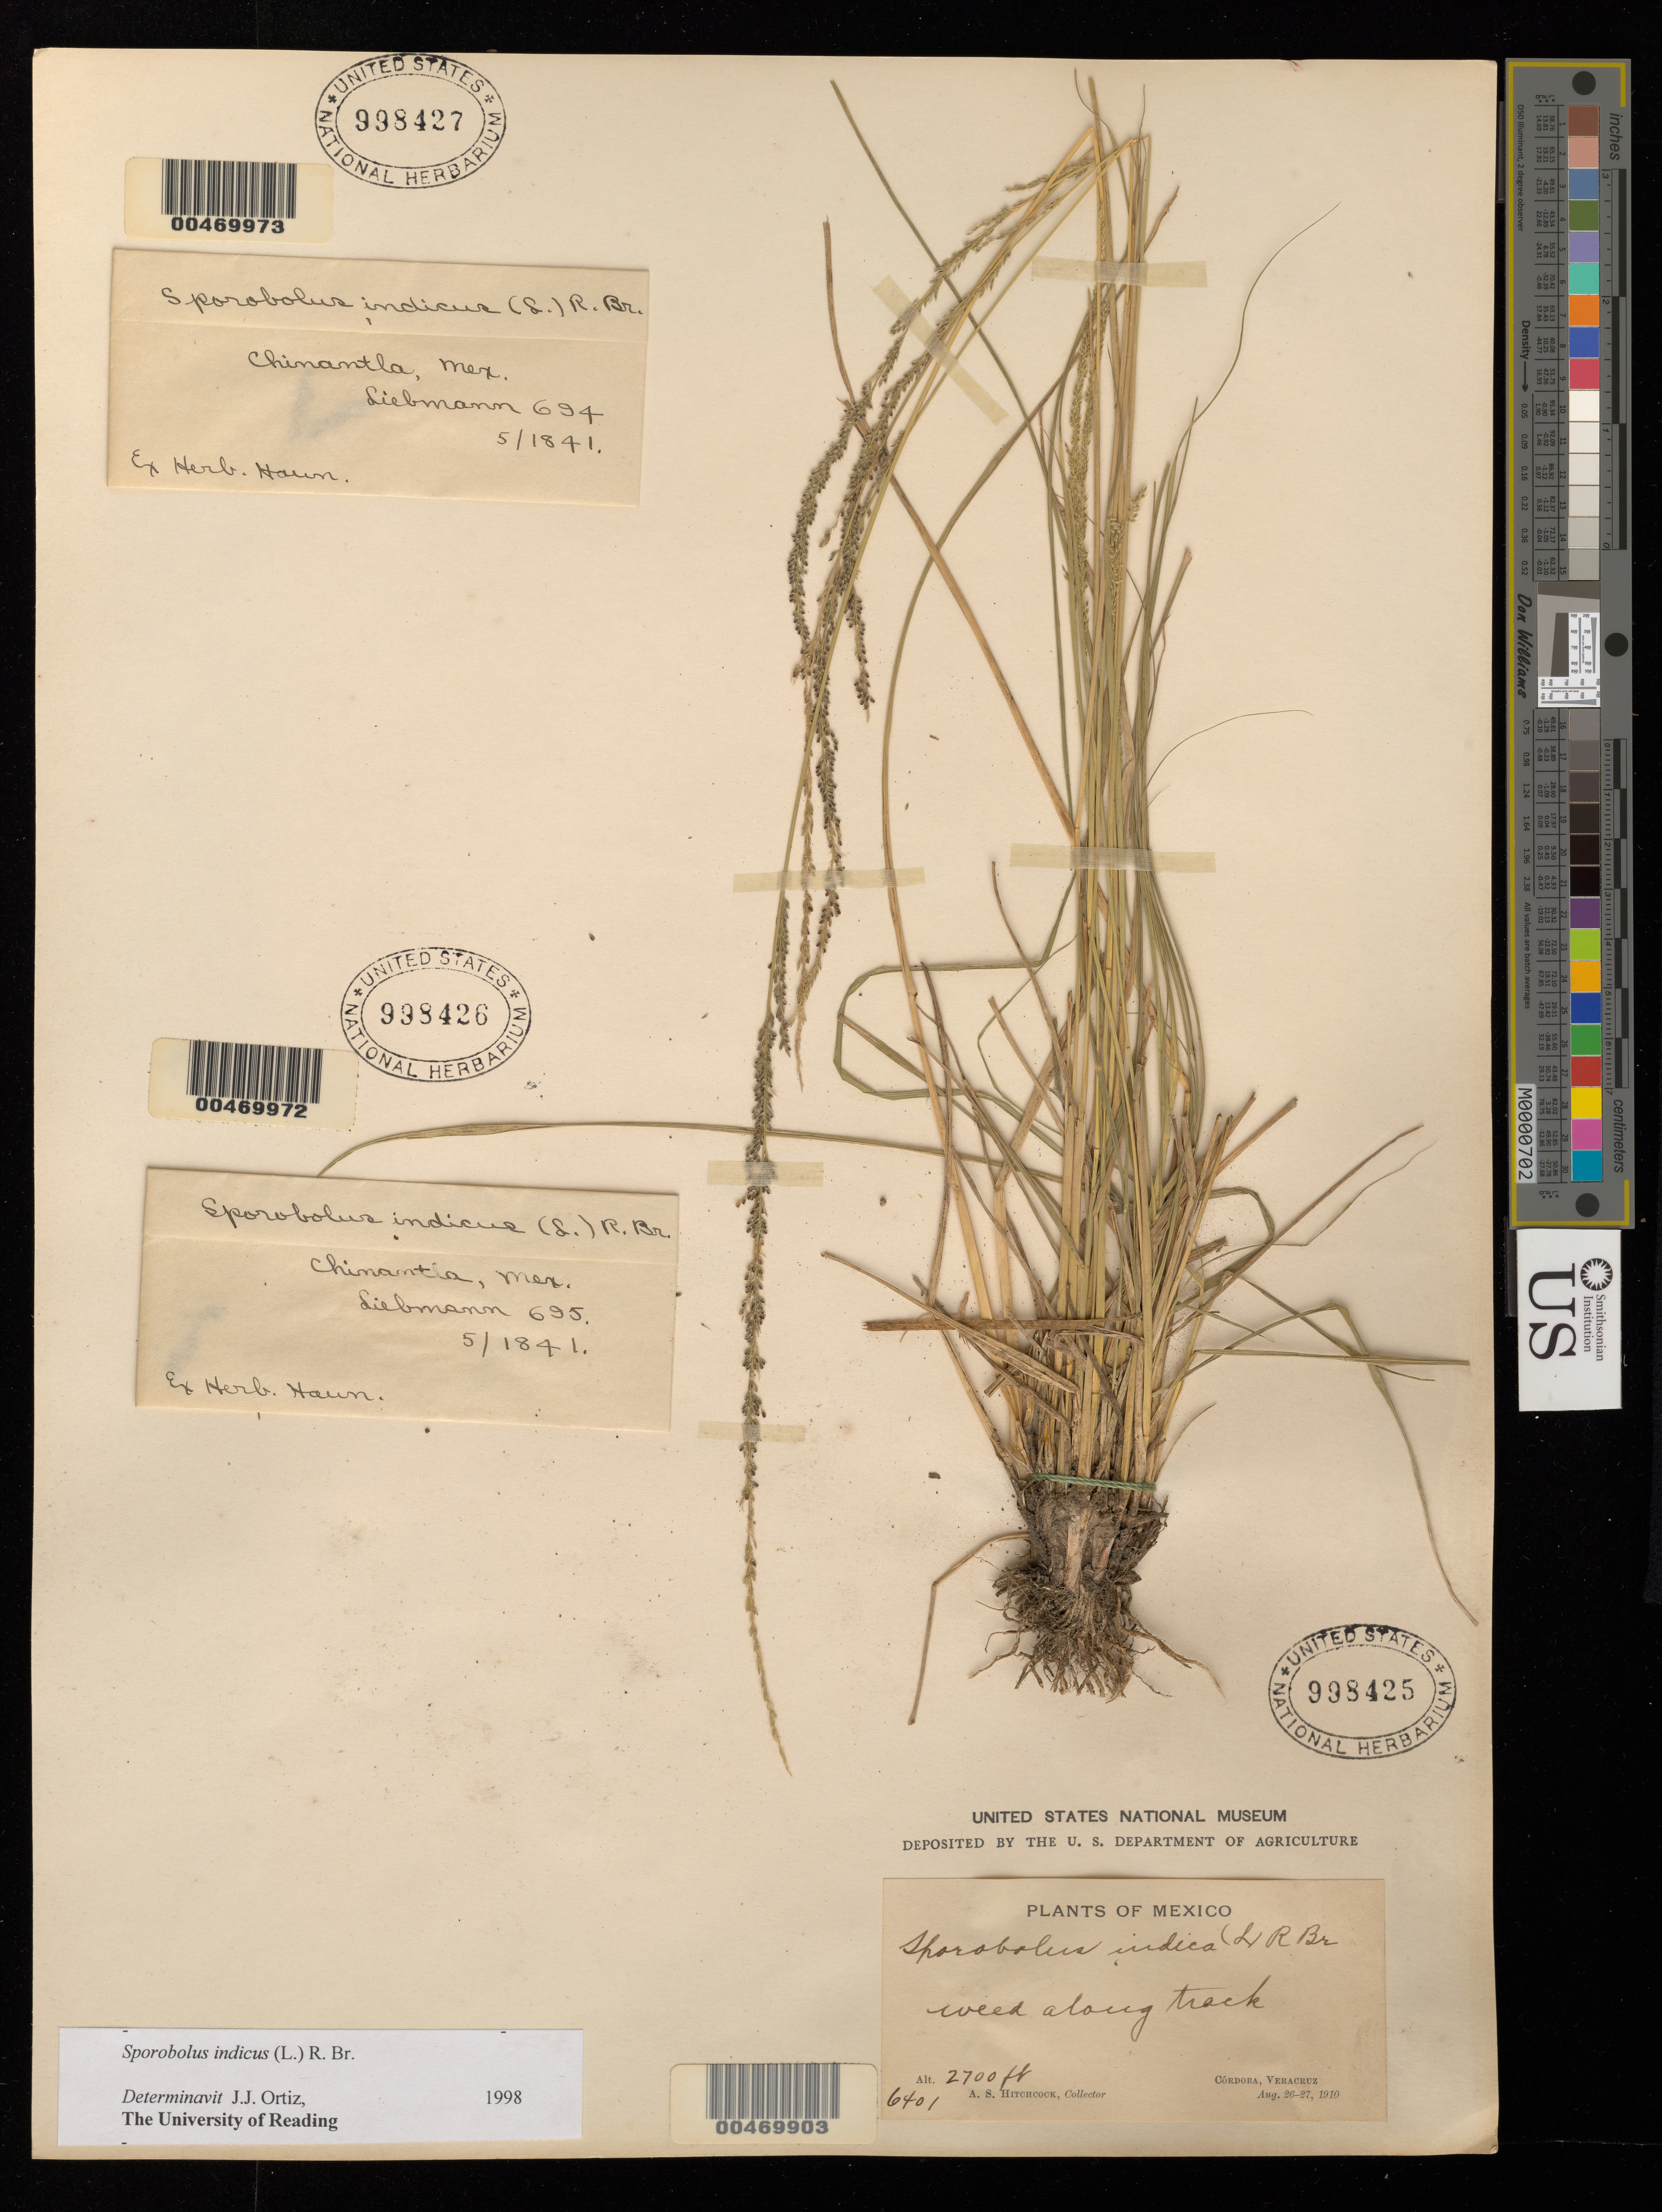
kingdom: Plantae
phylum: Tracheophyta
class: Liliopsida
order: Poales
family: Poaceae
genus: Sporobolus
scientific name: Sporobolus indicus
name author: (L.) R. Br.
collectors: A. S. Hitchcock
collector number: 6401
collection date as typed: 26 Aug 1910 to 27 Aug 1910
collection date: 1910-08-26/1910-08-27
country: Mexico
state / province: Veracruz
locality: Córdoba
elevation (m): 823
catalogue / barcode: US 998425